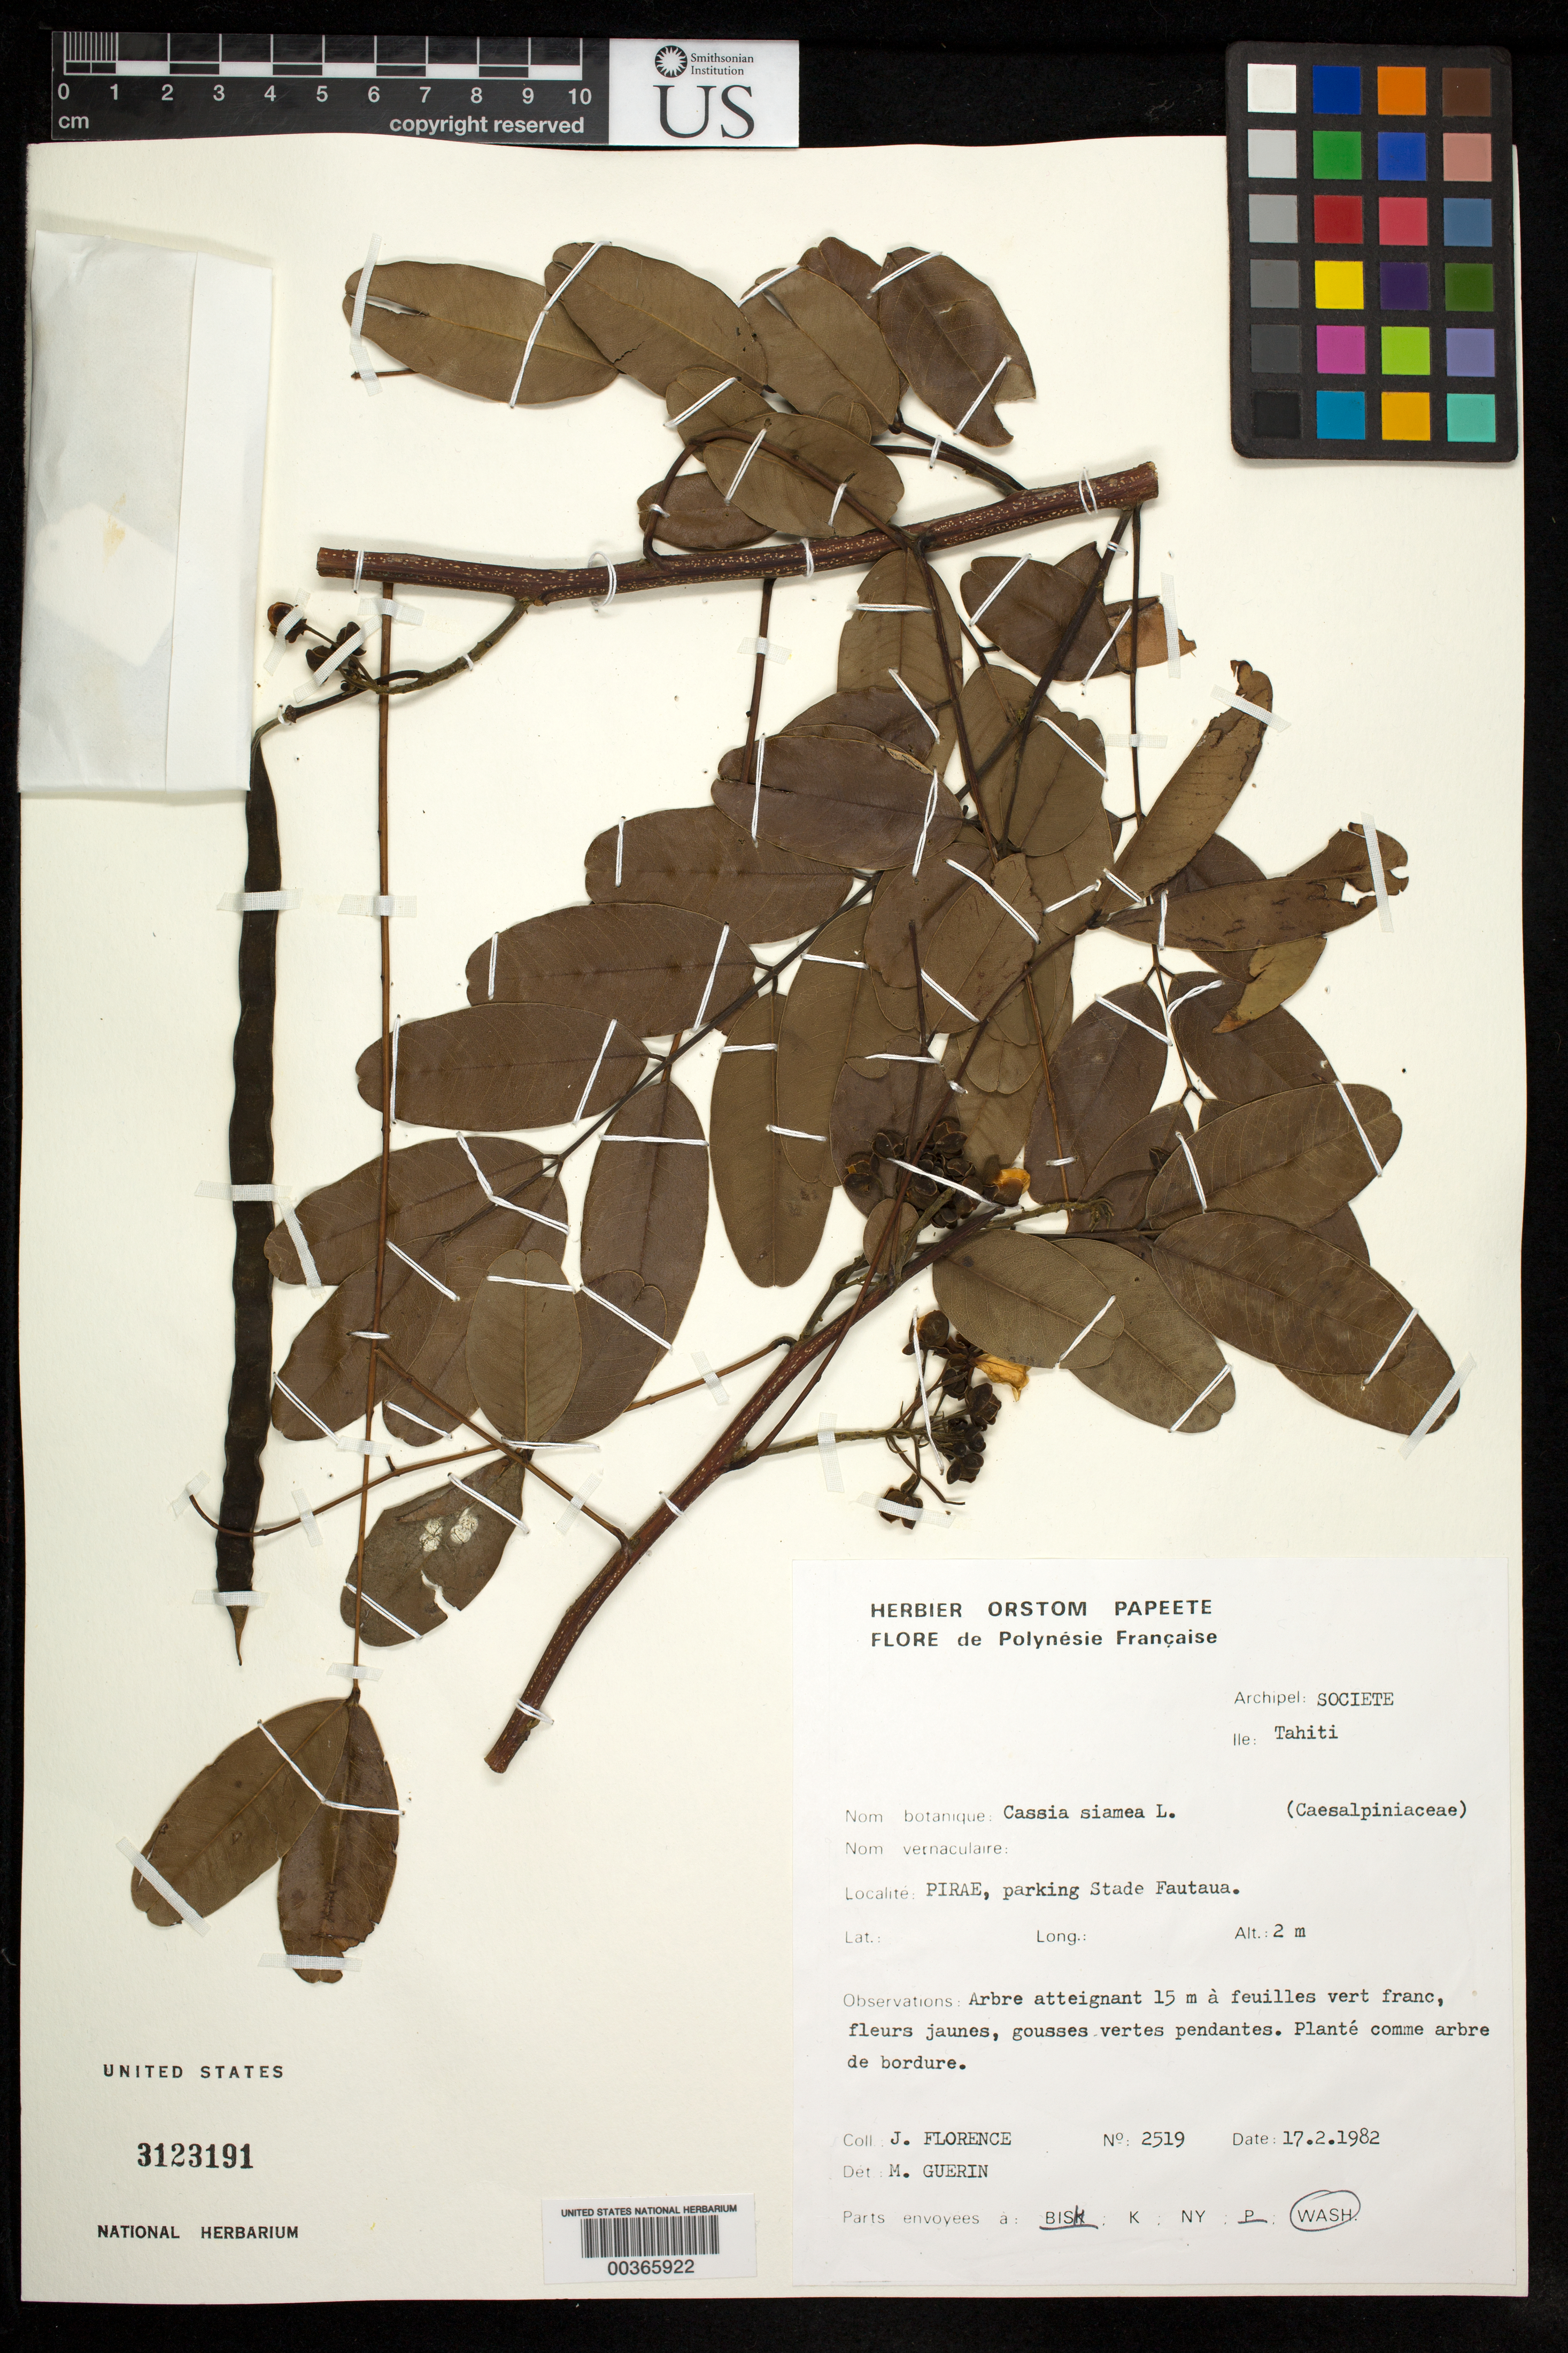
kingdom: Plantae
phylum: Tracheophyta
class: Magnoliopsida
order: Fabales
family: Fabaceae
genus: Senna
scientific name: Senna siamea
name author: (Lam.) H.S. Irwin & Barneby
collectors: J. Florence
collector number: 2519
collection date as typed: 17 Feb 1982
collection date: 1982-02-17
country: French Polynesia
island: Tahiti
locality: Pirae, parking stade fautaua [Society Is.]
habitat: Comme arbre de bordure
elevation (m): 2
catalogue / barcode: US 3123191